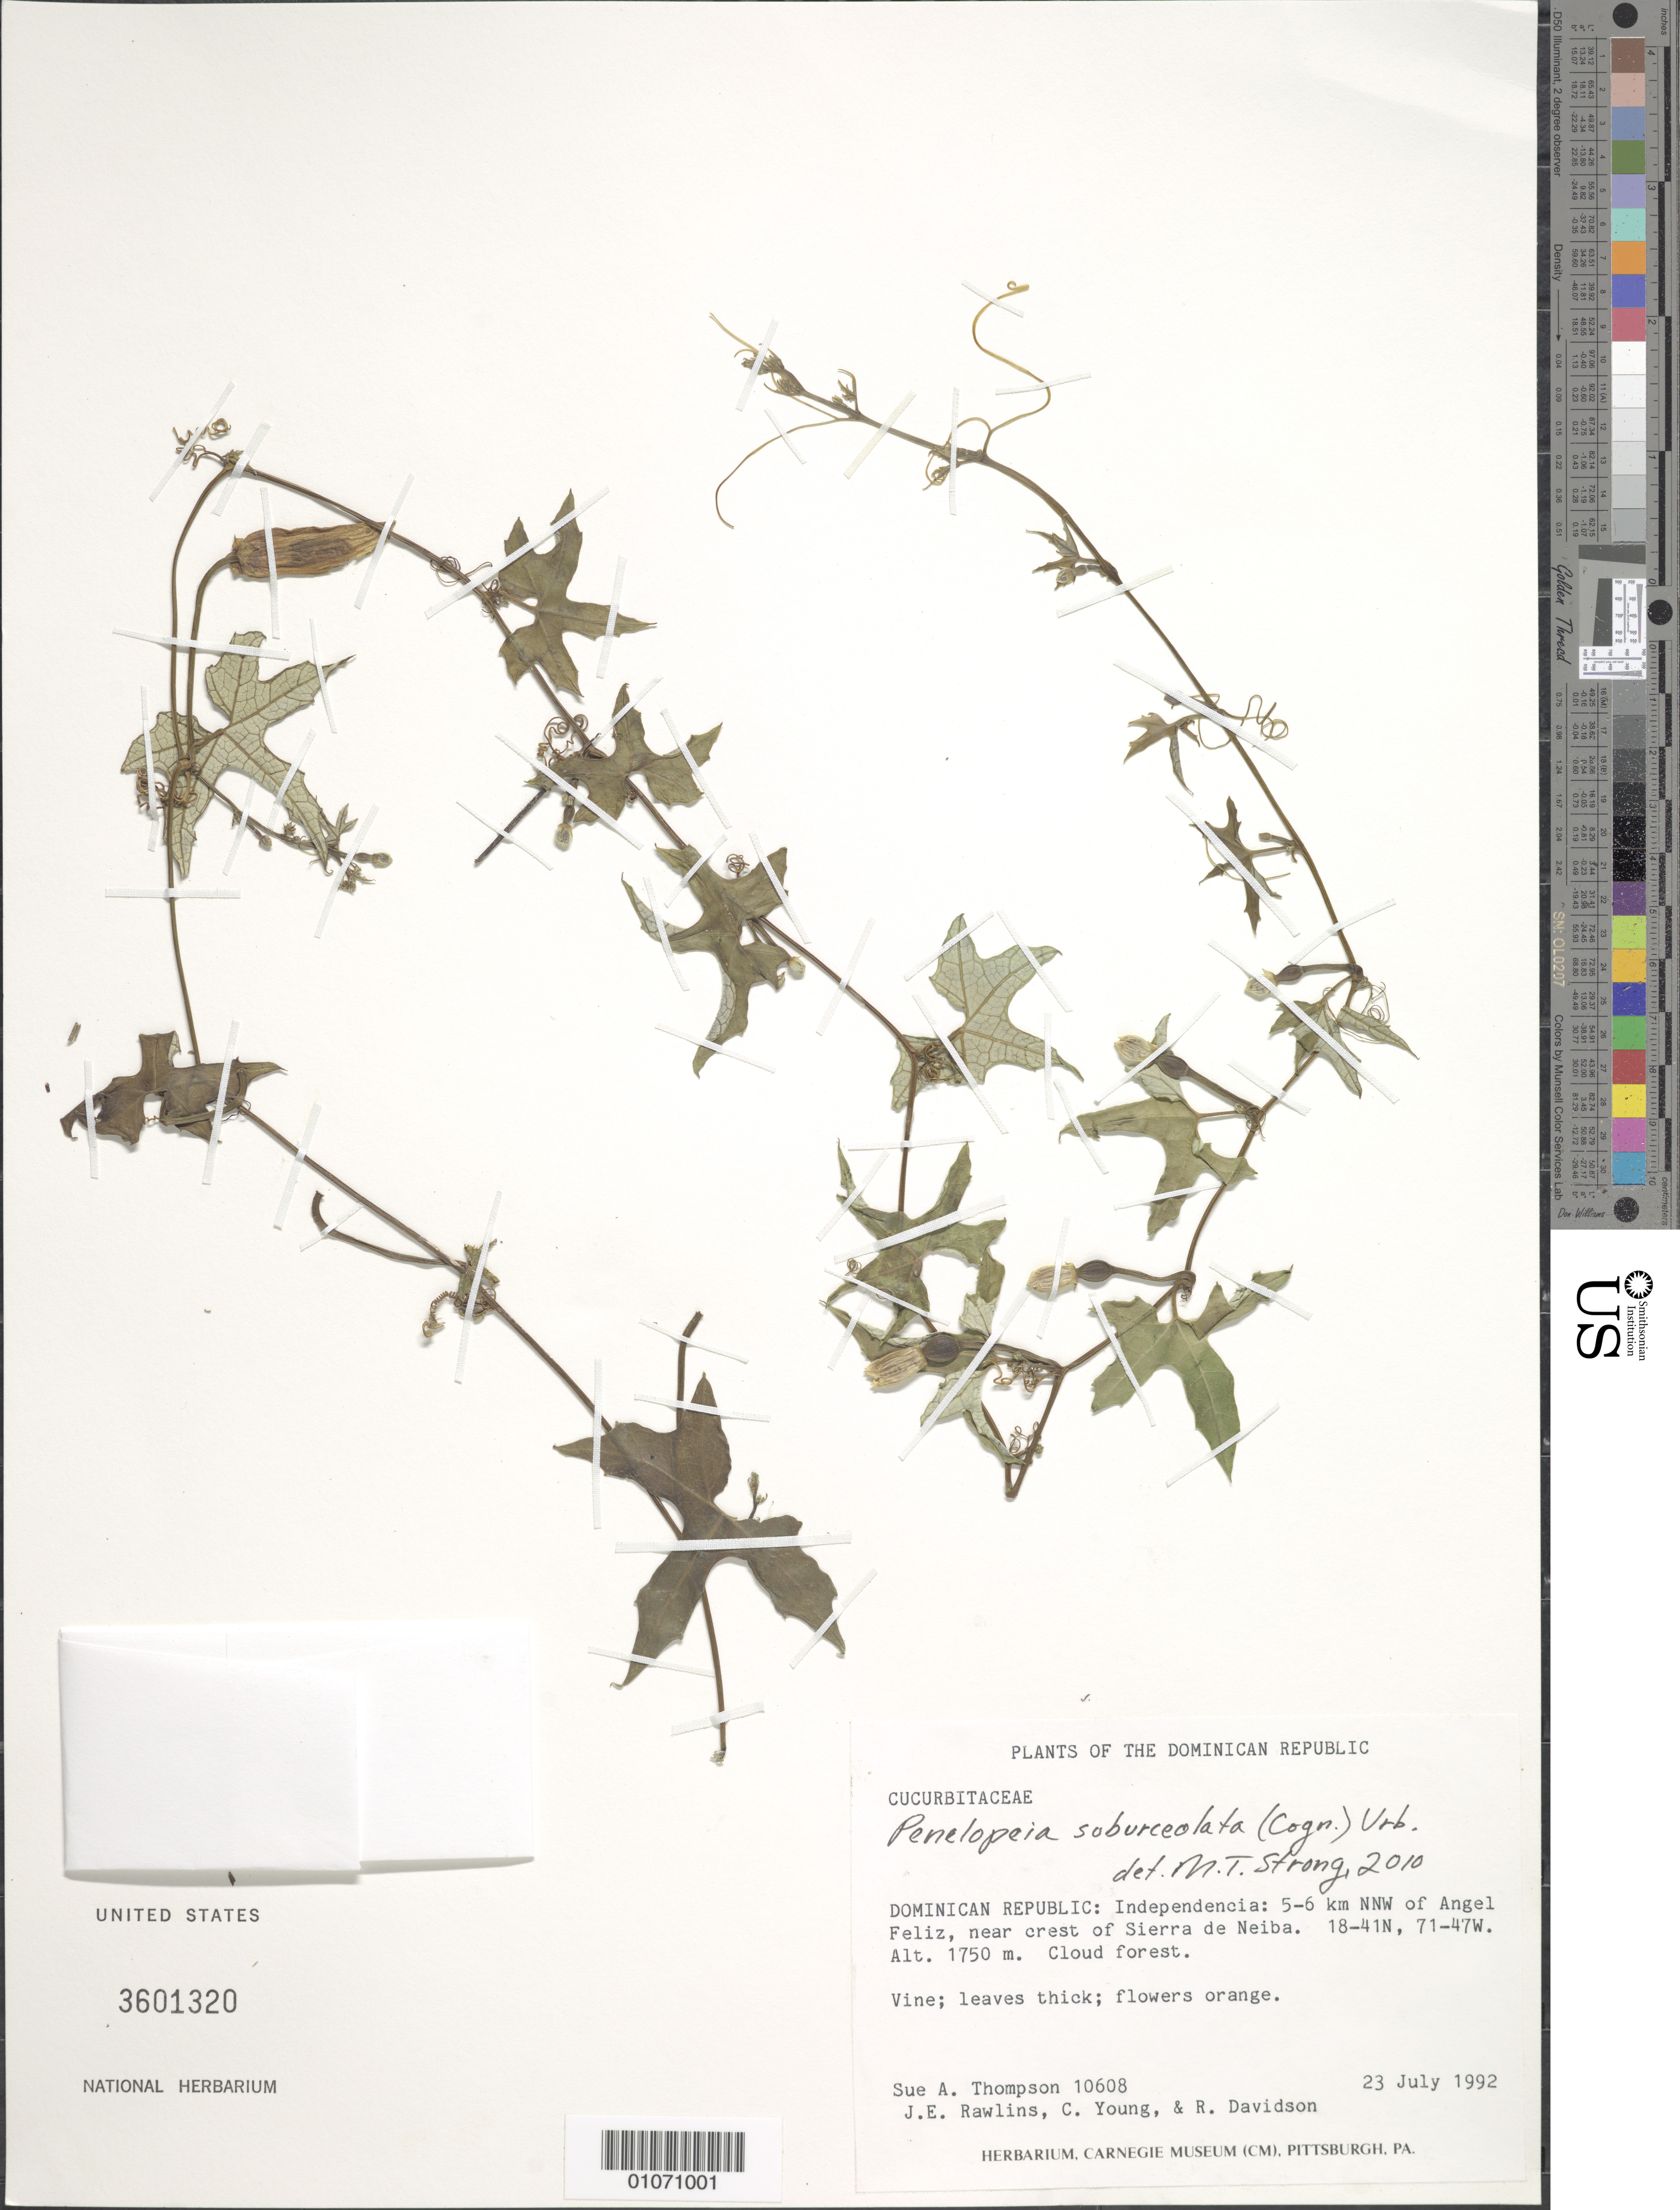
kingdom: Plantae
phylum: Tracheophyta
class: Magnoliopsida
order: Cucurbitales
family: Cucurbitaceae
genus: Penelopeia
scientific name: Penelopeia suburceolata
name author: Urb.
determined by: Strong, M. T., (US), Smithsonian Institution - National Museum of Natural History (UNITED STATES)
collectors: S. A. Thompson, J. Rawlins, C. Young & R. Davidson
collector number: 10608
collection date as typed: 23 Jul 1992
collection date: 1992-07-23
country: Dominican Republic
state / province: Independencia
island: Hispaniola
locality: Angel Feliz, 5-6 km NNW of; near crest of Sierra de Neiba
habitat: Cloud forest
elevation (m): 1750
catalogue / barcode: US 3601320